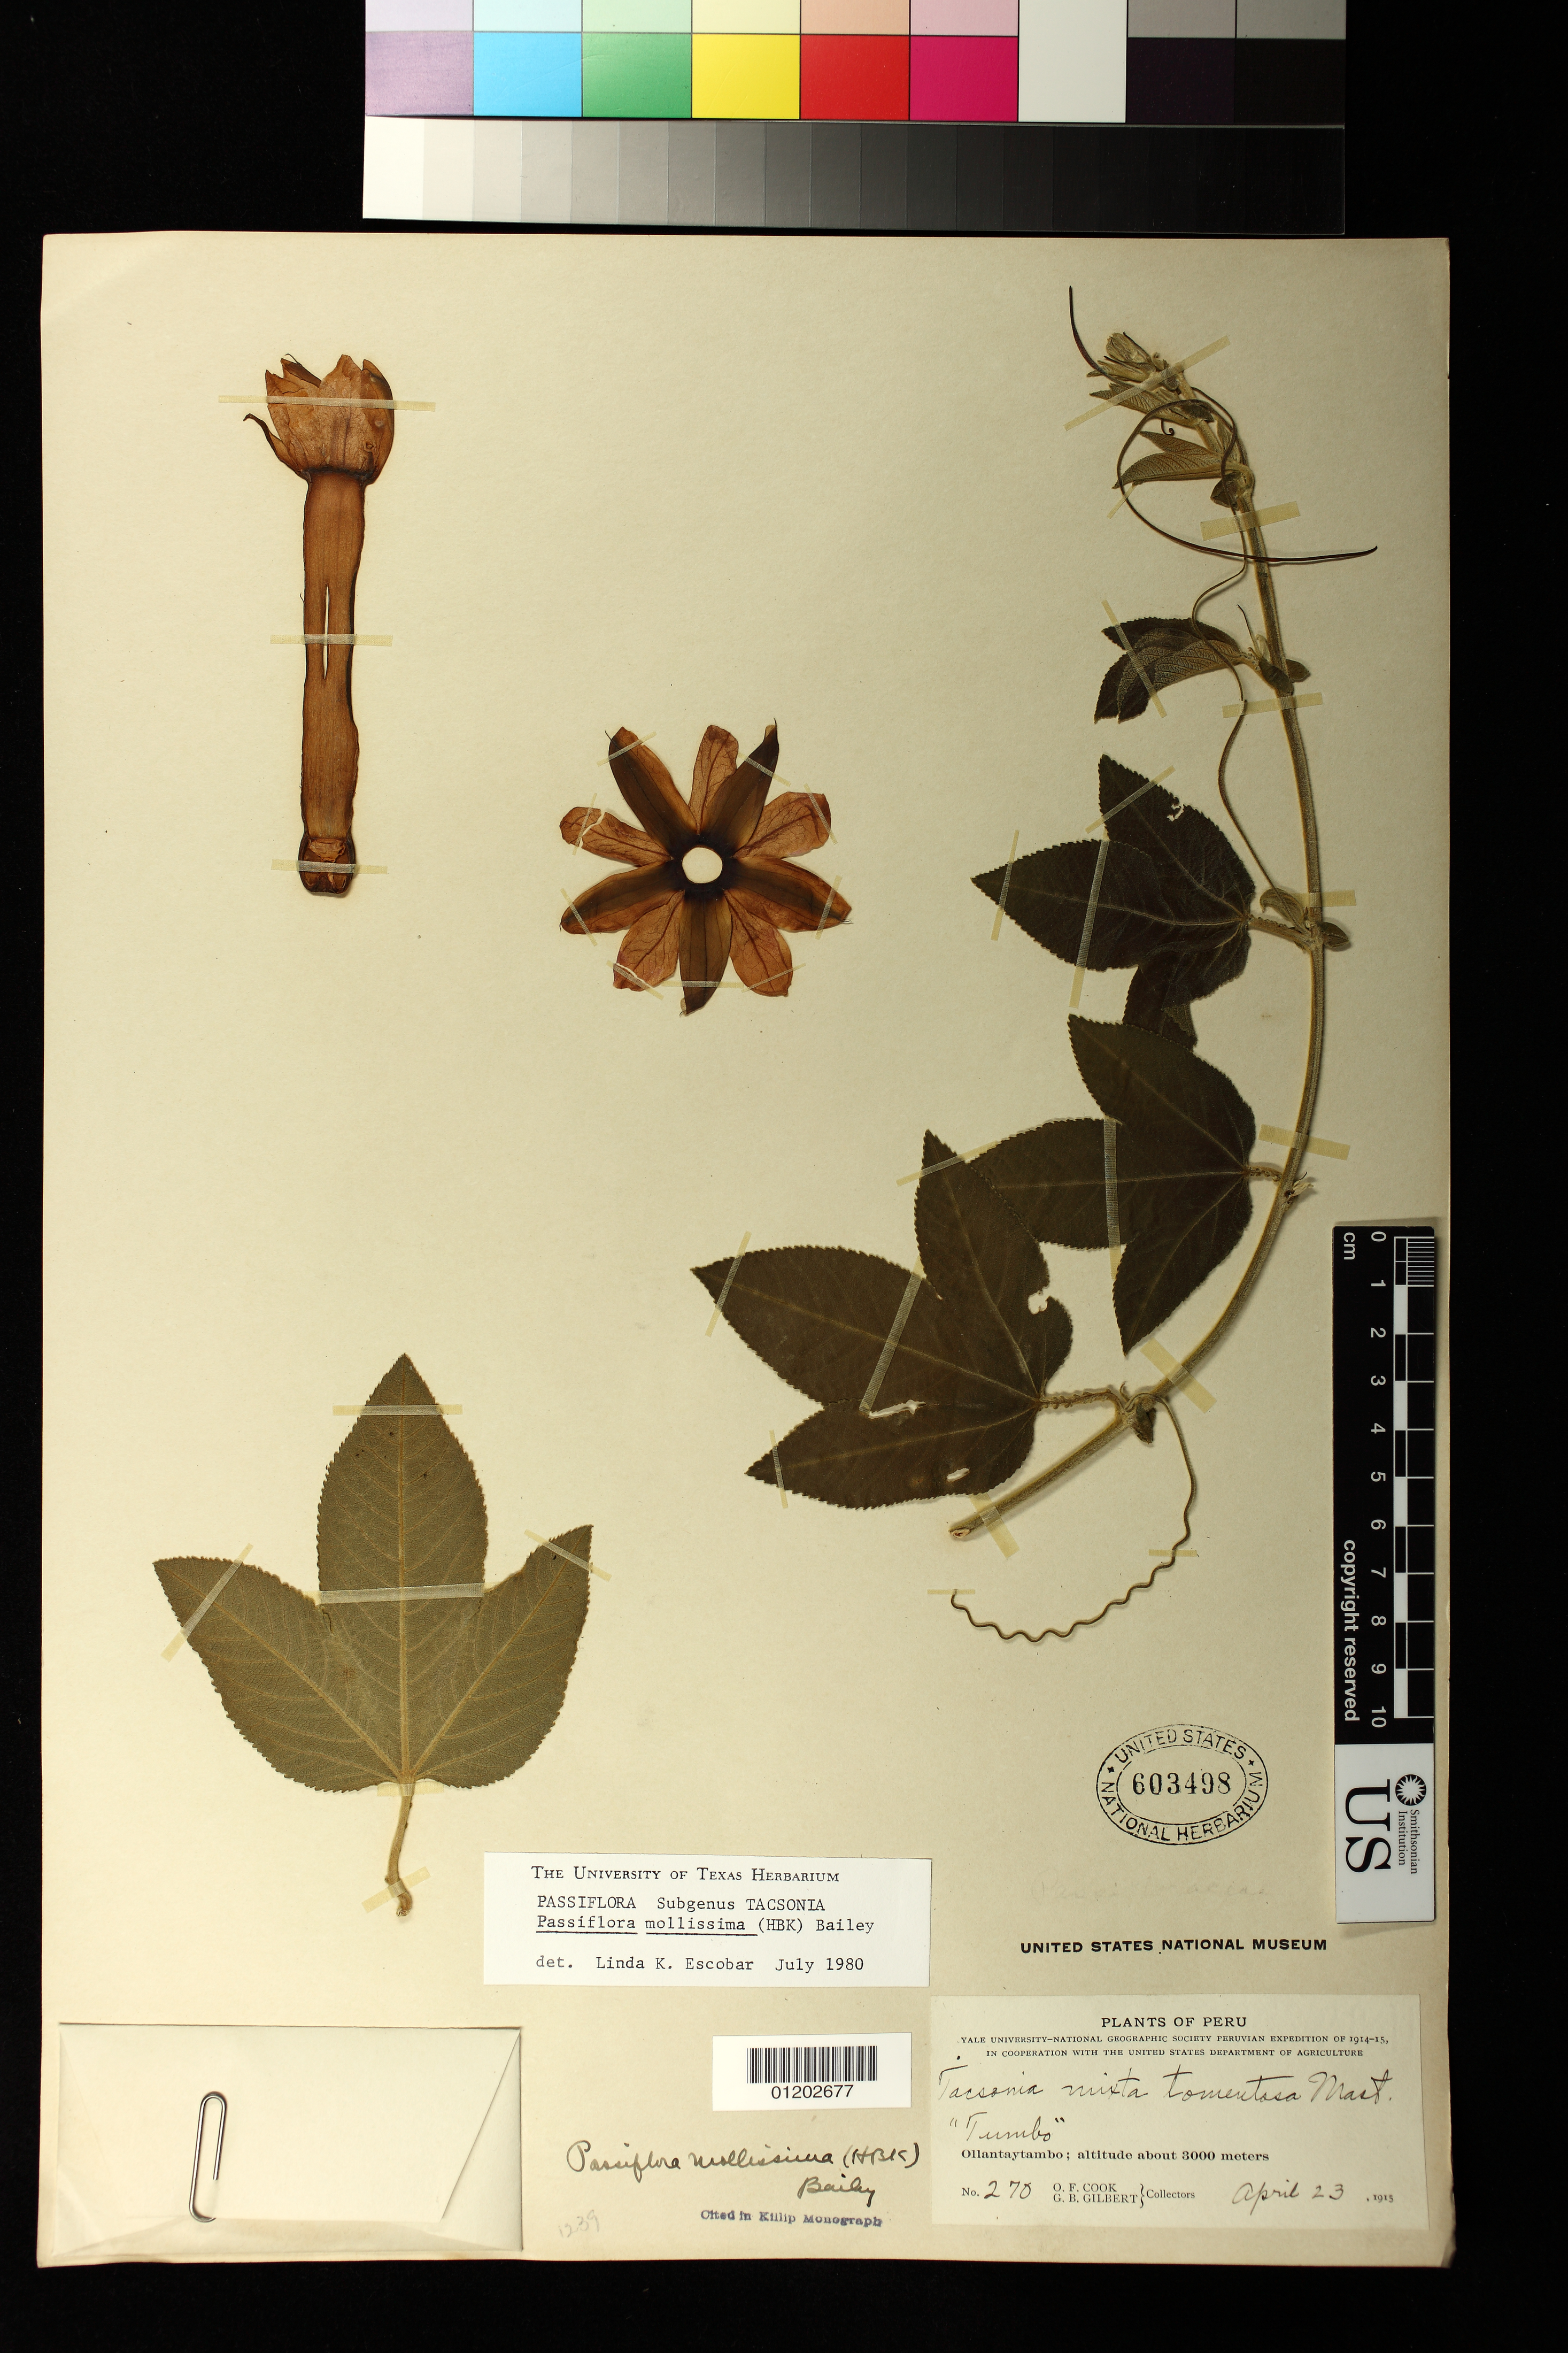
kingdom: Plantae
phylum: Tracheophyta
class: Magnoliopsida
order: Malpighiales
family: Passifloraceae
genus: Passiflora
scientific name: Passiflora mollissima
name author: (Kunth) L.H. Bailey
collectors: O. F. Cook & G. B. Gilbert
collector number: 270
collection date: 1915-04-23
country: Peru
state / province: Cusco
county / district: Urubamba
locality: Ollantaytambo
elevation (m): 3000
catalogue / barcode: US 603498